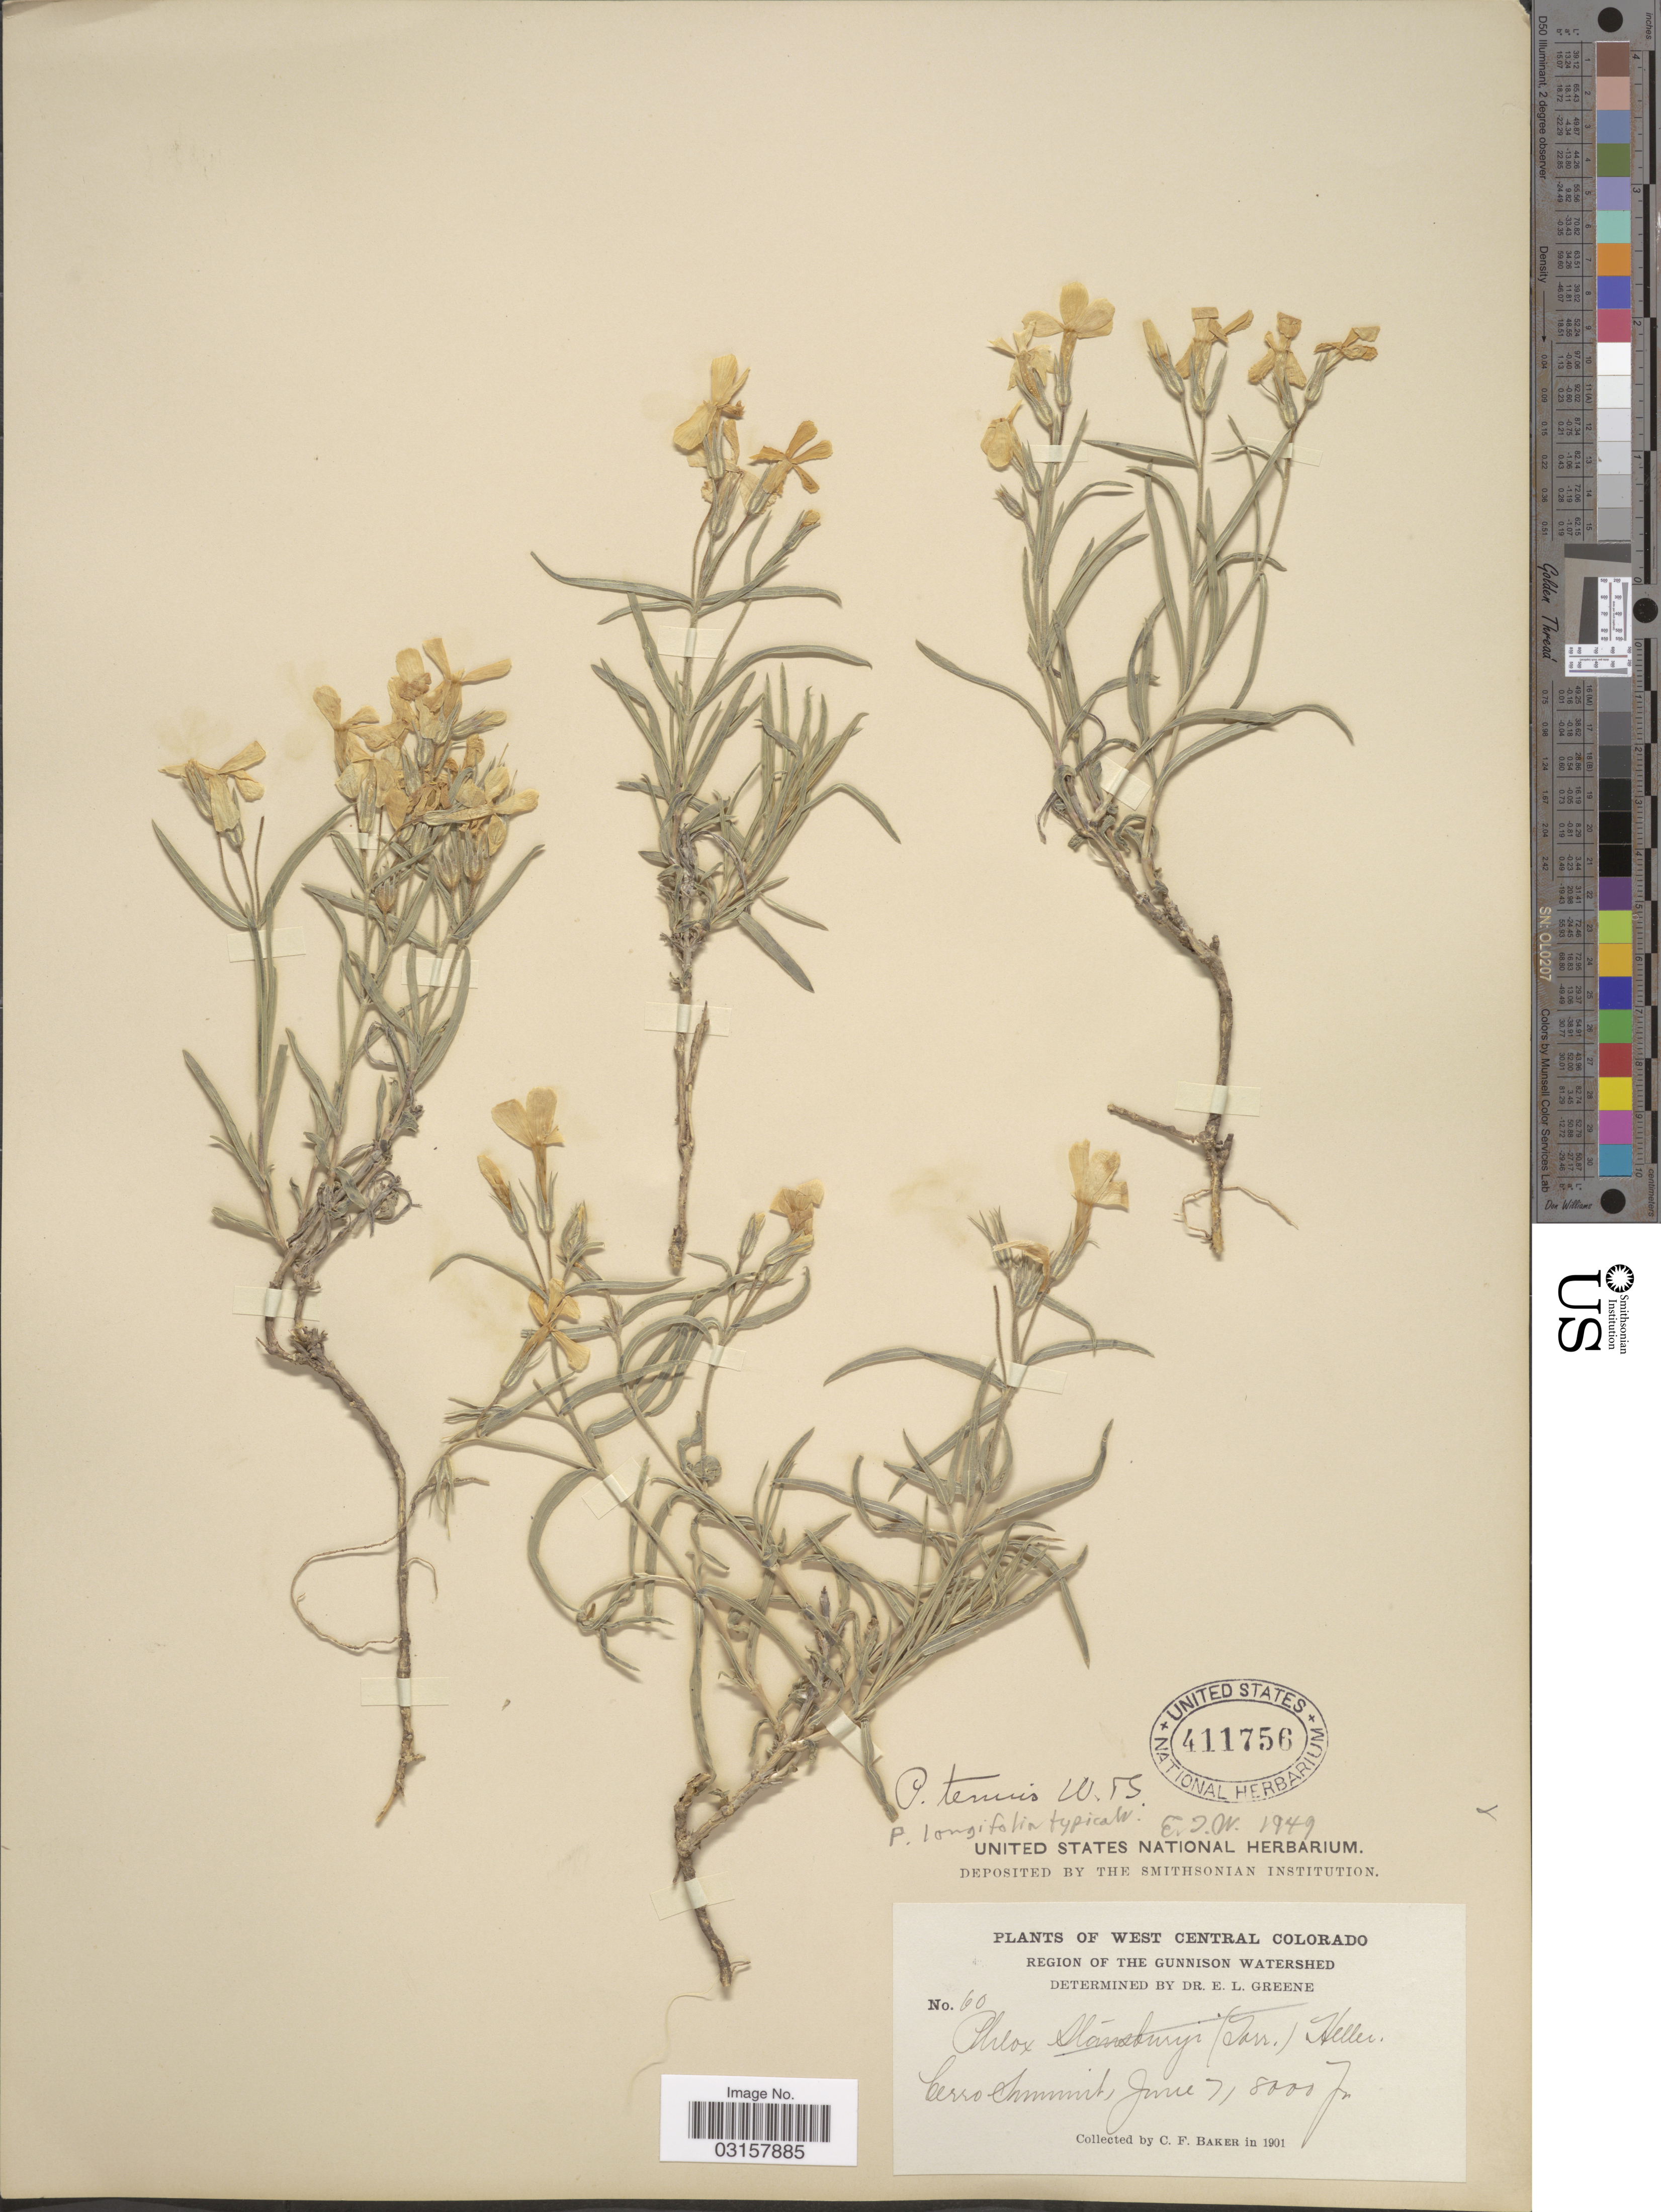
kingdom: Plantae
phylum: Tracheophyta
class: Magnoliopsida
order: Ericales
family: Polemoniaceae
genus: Phlox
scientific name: Phlox longifolia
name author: Nutt.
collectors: C. F. Baker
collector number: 60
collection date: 1901-06-07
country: United States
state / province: Colorado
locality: West Central Colorado. Region of the Gunnison Watershed. Cerro Summit.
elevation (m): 2438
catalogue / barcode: US 411756